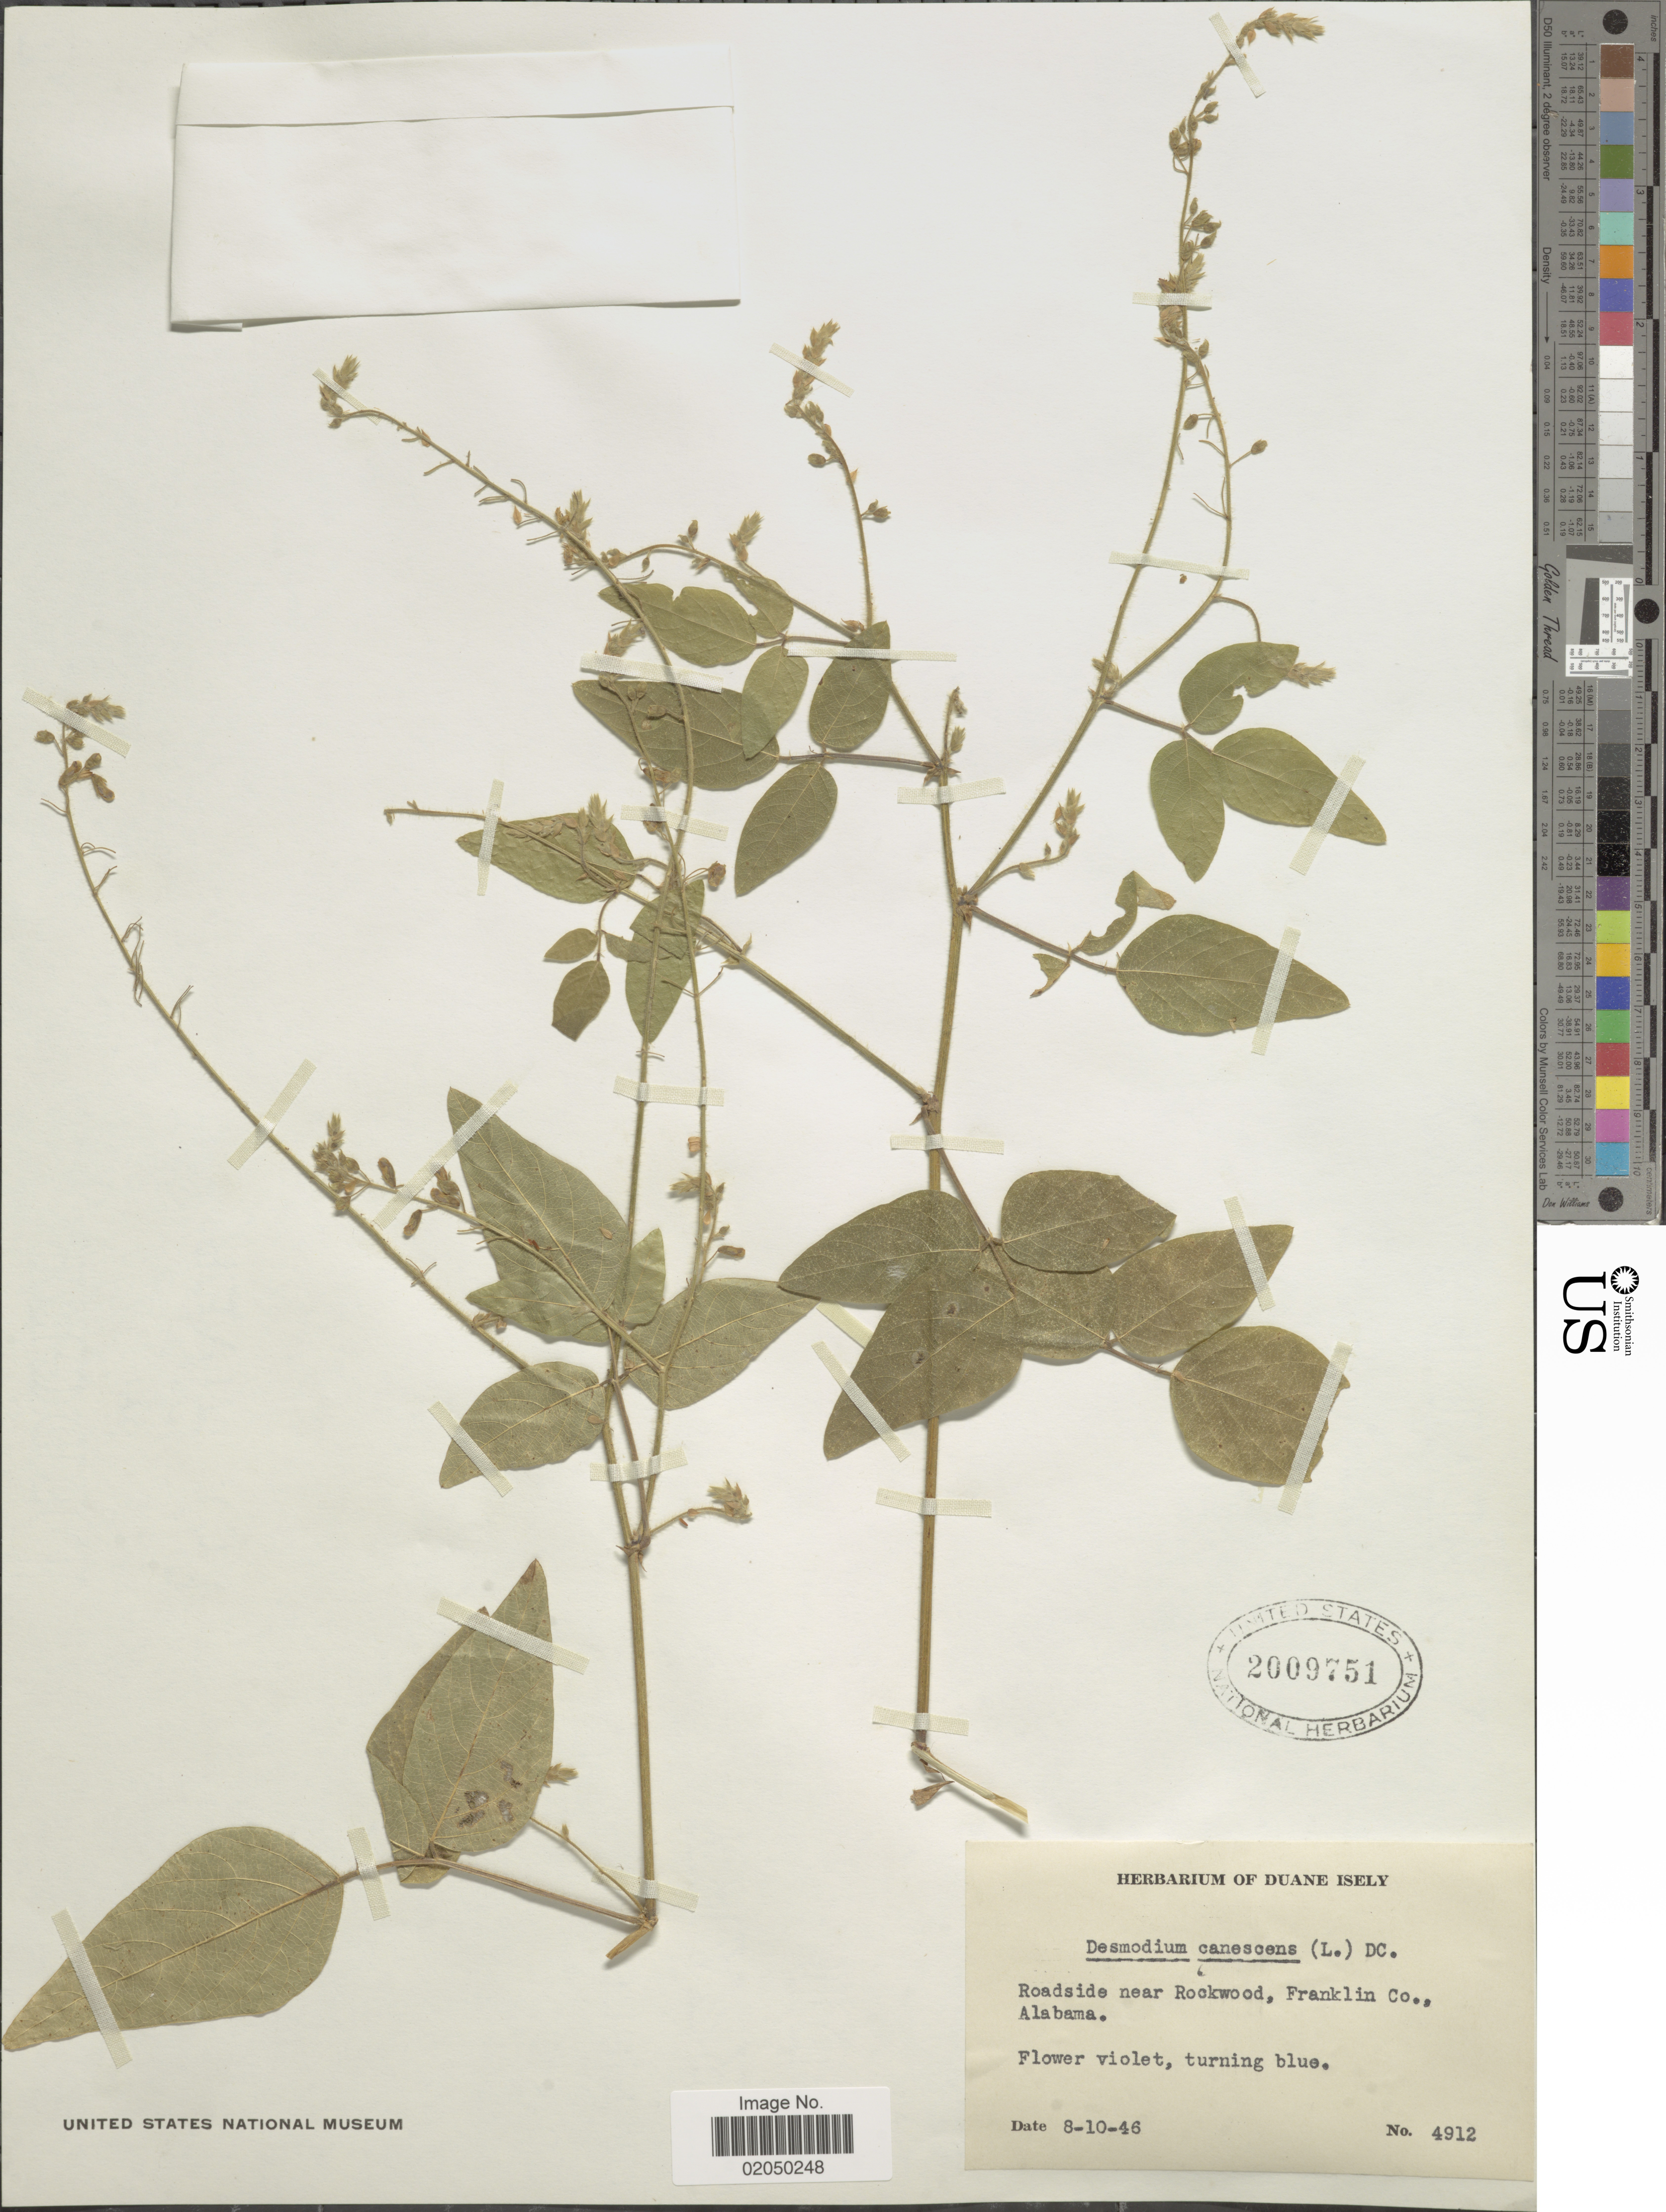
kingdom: Plantae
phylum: Tracheophyta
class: Magnoliopsida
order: Fabales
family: Fabaceae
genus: Desmodium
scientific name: Desmodium canescens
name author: (L.) DC.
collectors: ex. herb. Duane Isely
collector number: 4912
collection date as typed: Transcribed d/m/y: 10/8/46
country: United States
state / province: Alabama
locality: Roadside near Rockwood, Franklin Co.,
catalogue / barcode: US 2009751